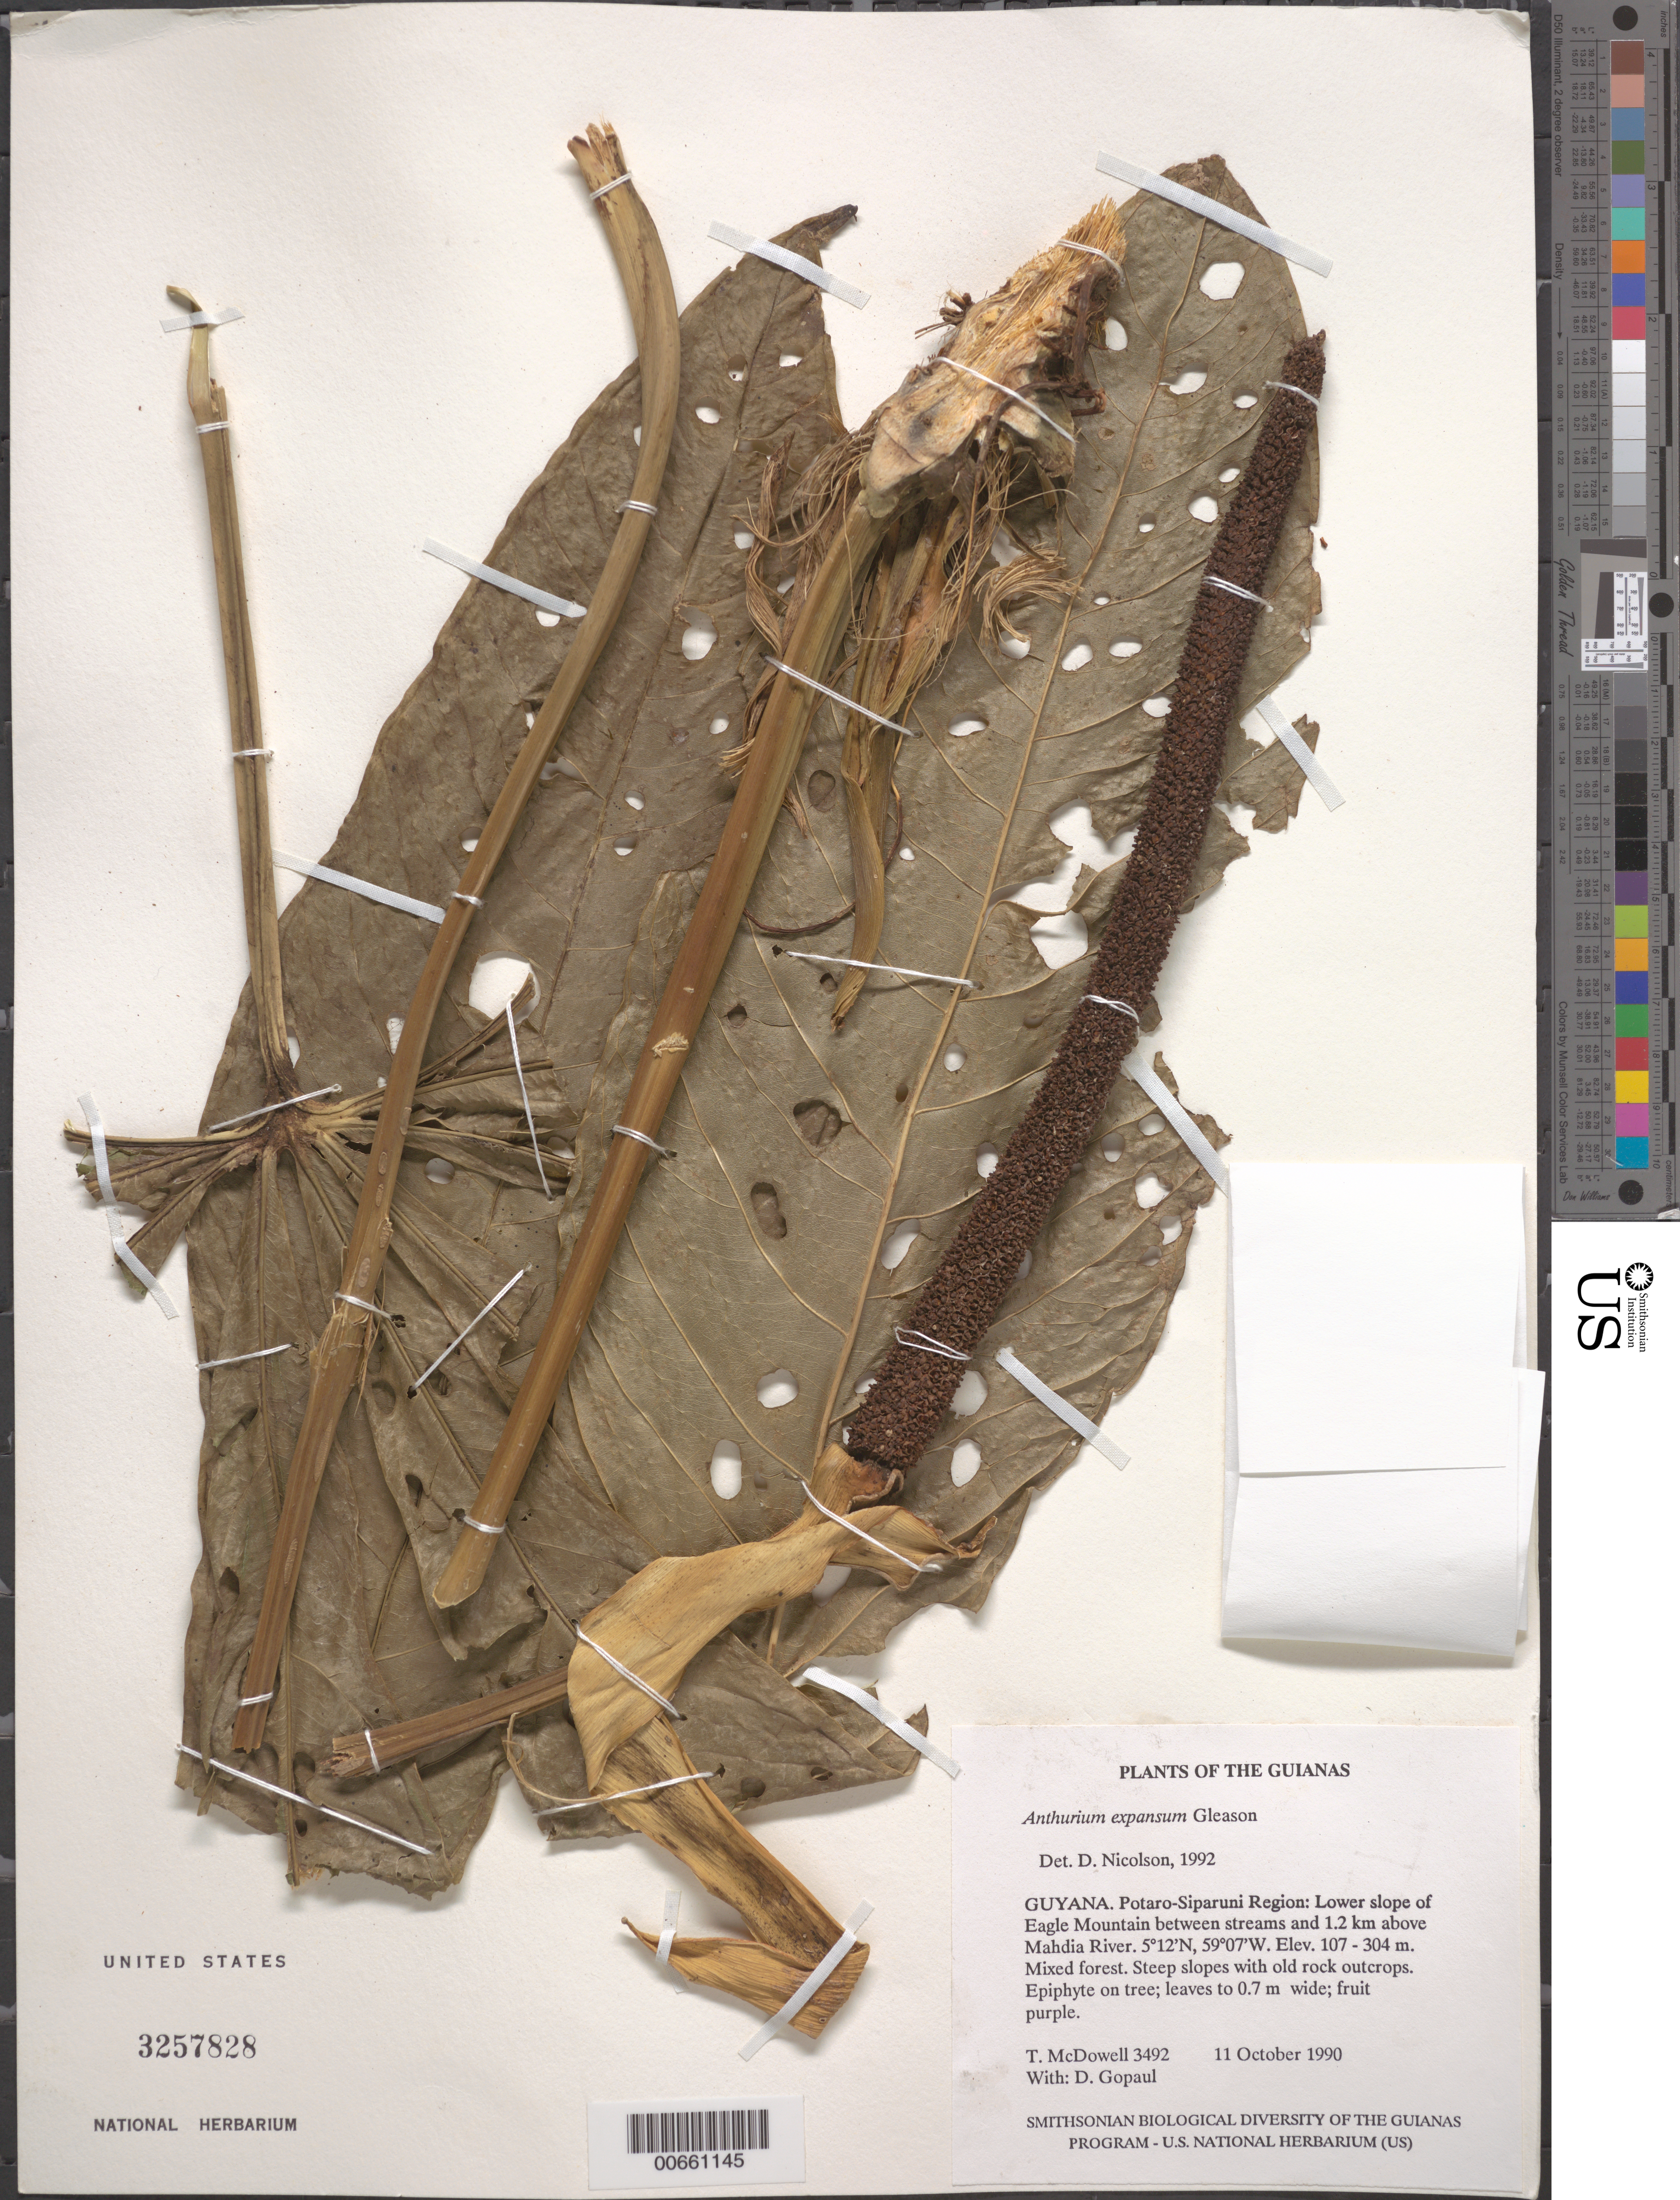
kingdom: Plantae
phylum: Tracheophyta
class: Liliopsida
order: Alismatales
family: Araceae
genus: Anthurium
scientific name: Anthurium expansum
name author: Gleason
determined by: Nicolson, Dan H.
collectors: T. McDowell & D. Gopaul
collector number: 3492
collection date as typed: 11 October 1990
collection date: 1990-10-11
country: Guyana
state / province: Potaro-Siparuni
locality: Lower slope of Eagle Mountain between streams and 1.2 km above Mahdia River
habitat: Mixed forest. Steep slopes with old rock outcrops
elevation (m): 107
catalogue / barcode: US 3257828